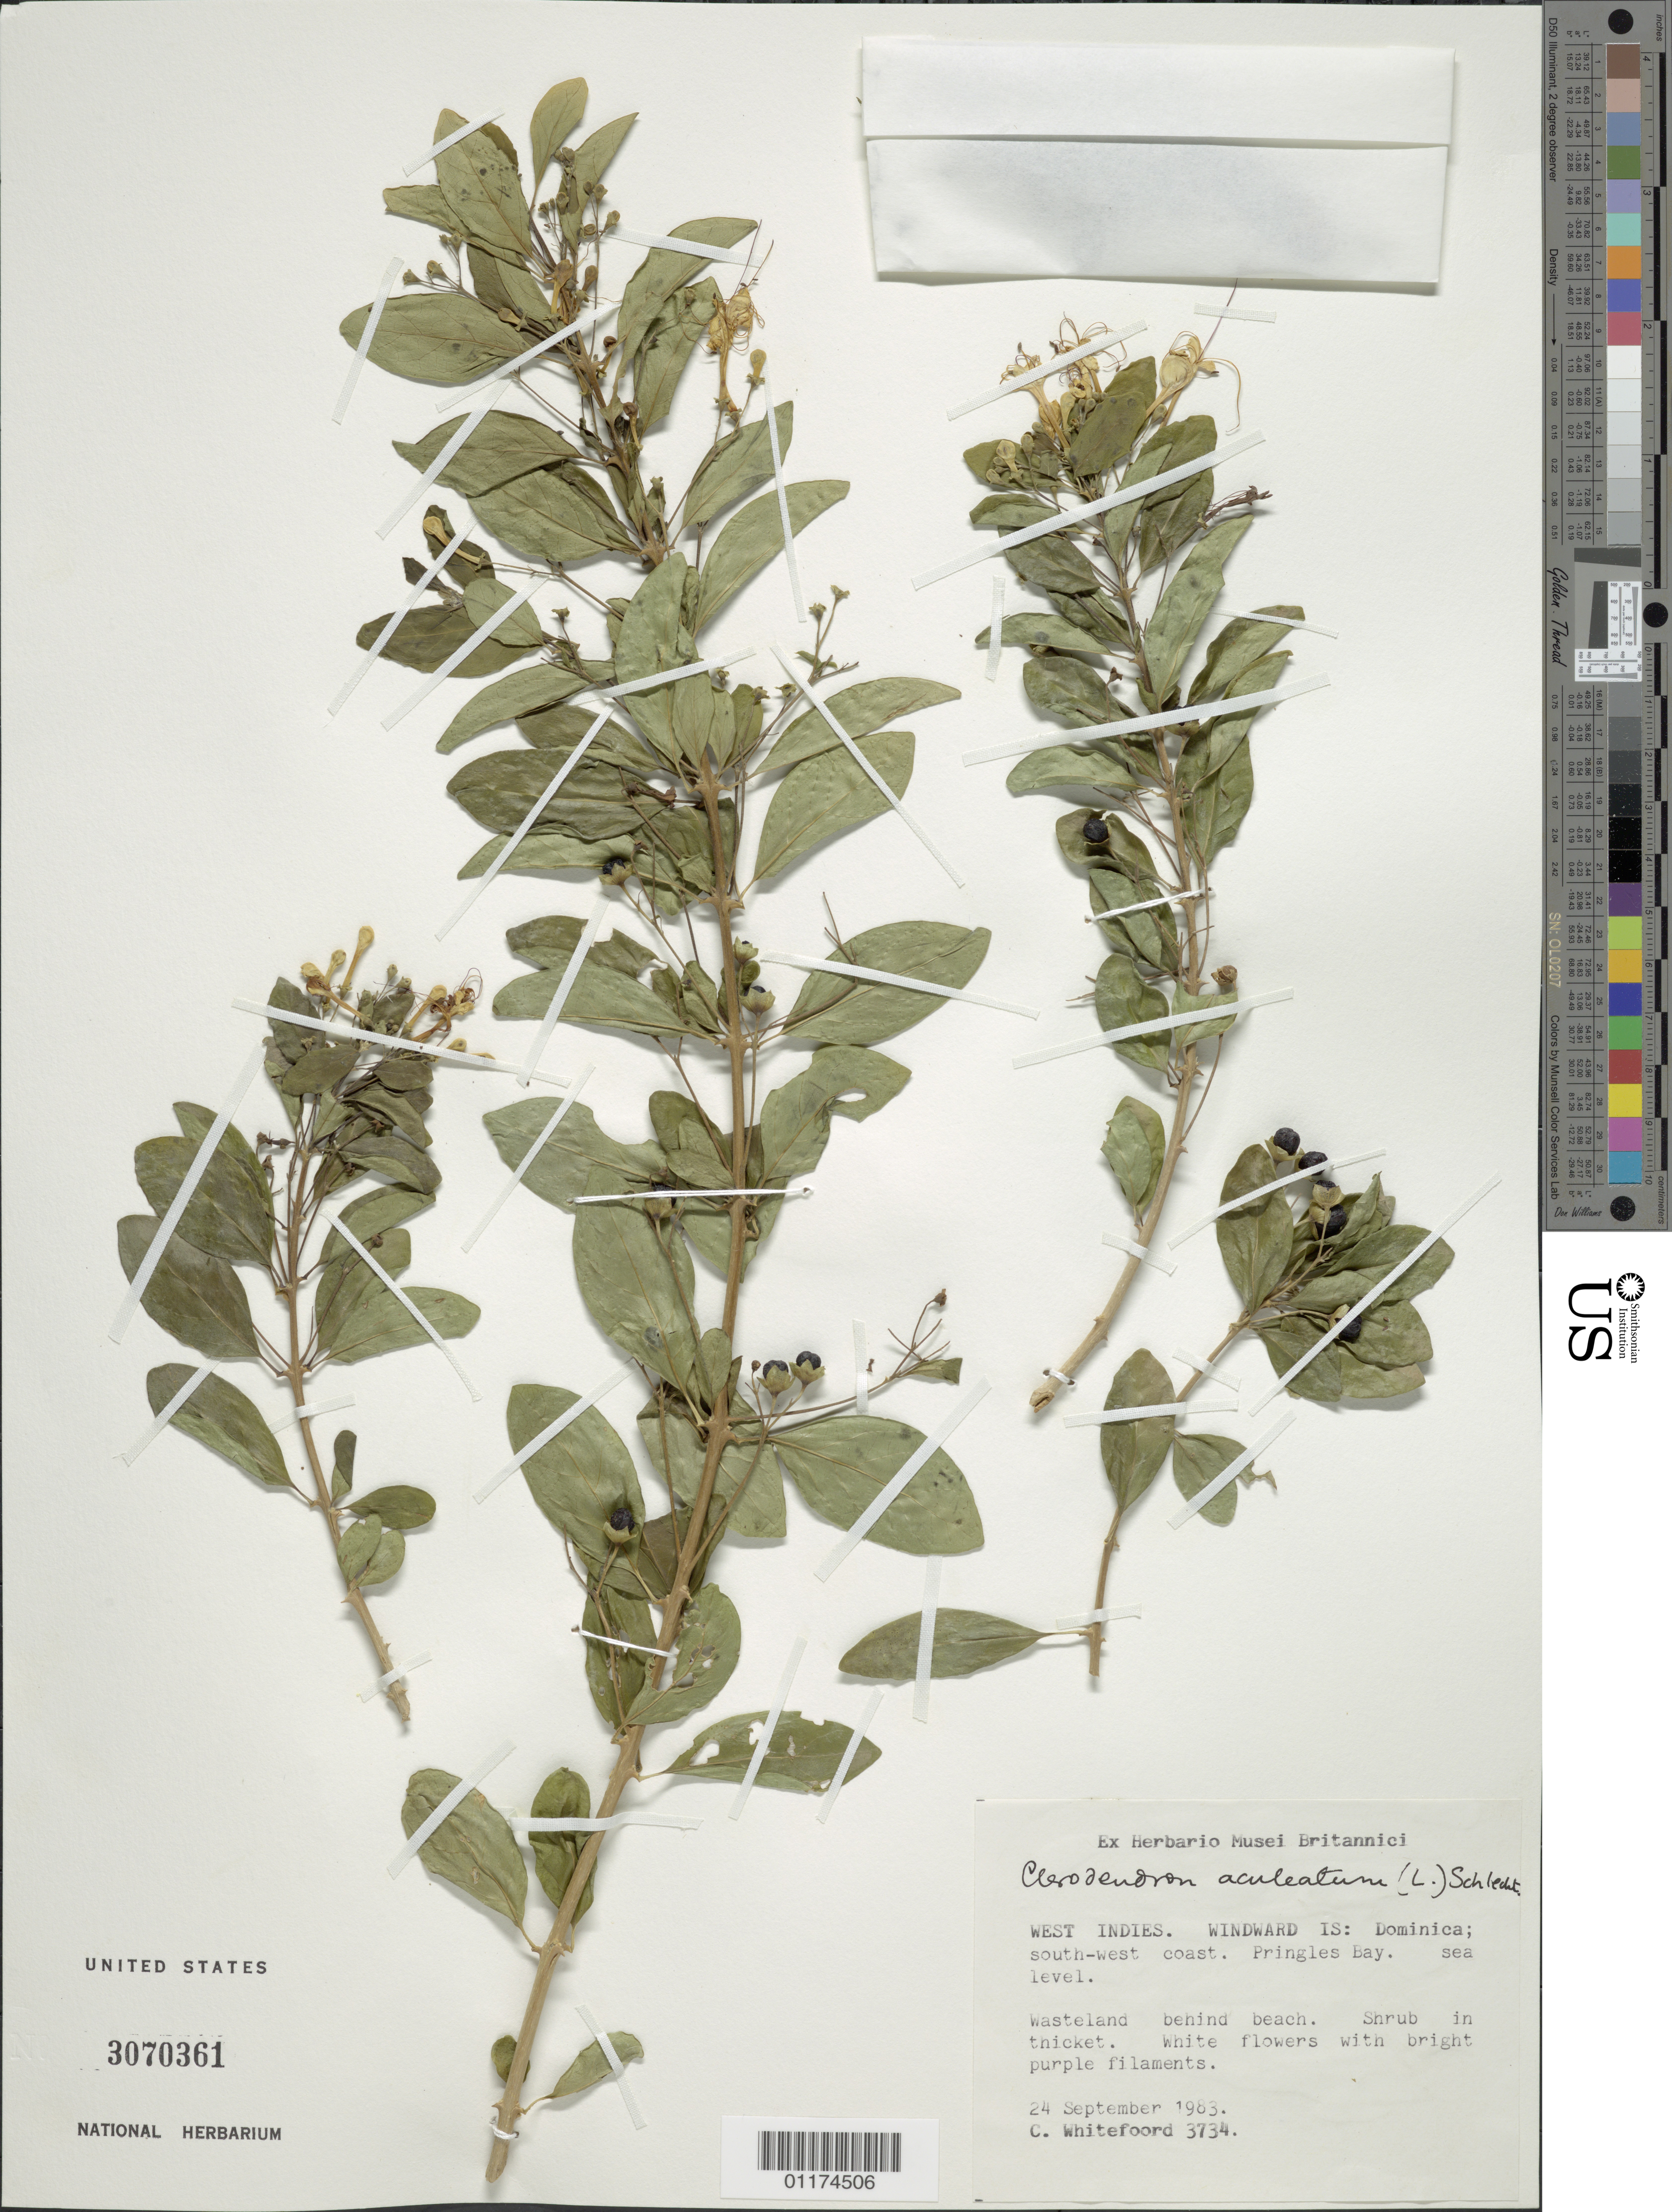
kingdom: Plantae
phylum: Tracheophyta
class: Magnoliopsida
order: Lamiales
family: Lamiaceae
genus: Clerodendrum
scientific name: Clerodendrum aculeatum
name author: (L.) Schltdl.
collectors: C. Whitefoord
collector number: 3734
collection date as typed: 24 Sep 1983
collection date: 1983-09-24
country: Dominica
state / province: St. Paul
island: Dominica I.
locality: South-west coast. Pringles bay.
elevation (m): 0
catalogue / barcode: US 3070361